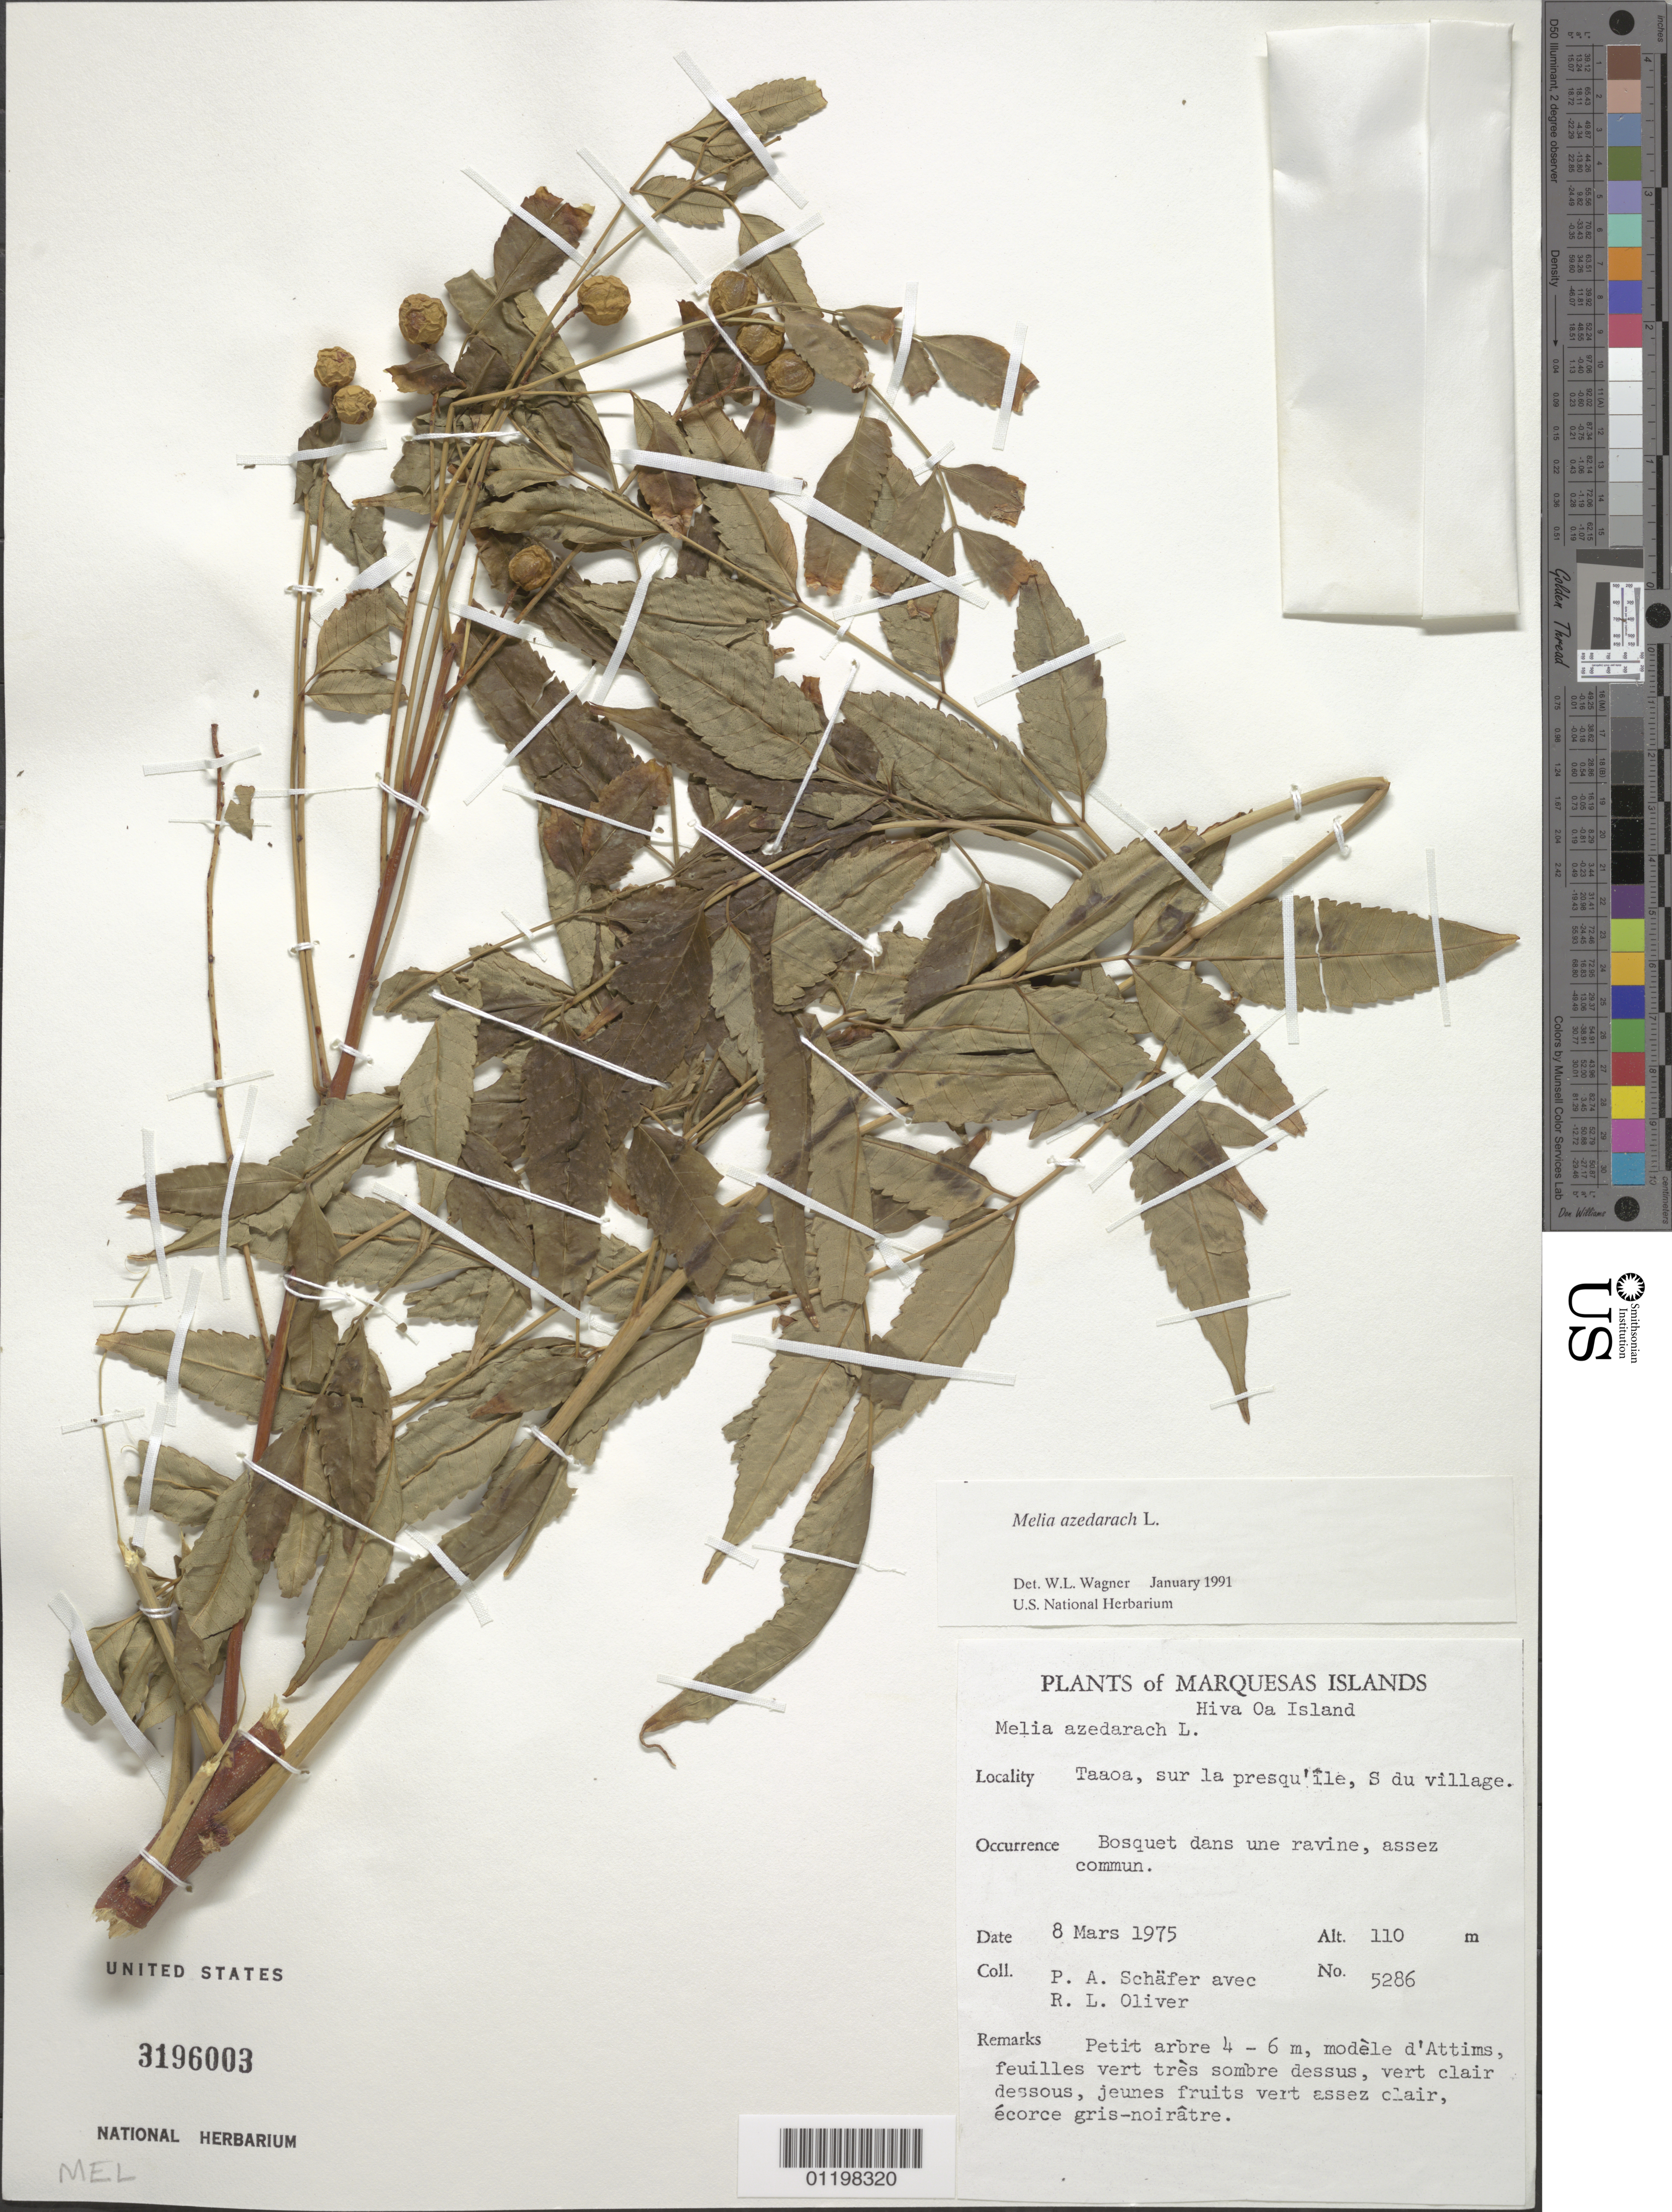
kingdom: Plantae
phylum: Tracheophyta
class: Magnoliopsida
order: Sapindales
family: Meliaceae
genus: Melia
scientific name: Melia azedarach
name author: L.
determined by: Wagner, W. L., (BOT), Smithsonian Institution - National Museum of Natural History (UNITED STATES)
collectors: P. A. Schäfer & R. L. Oliver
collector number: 5286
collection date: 1975-03-08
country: French Polynesia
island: Hiva Oa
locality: Taaoa, sur la presqu'île, S du village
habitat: Bosquet dans une ravine, assez commun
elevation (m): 110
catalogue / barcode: US 3196003